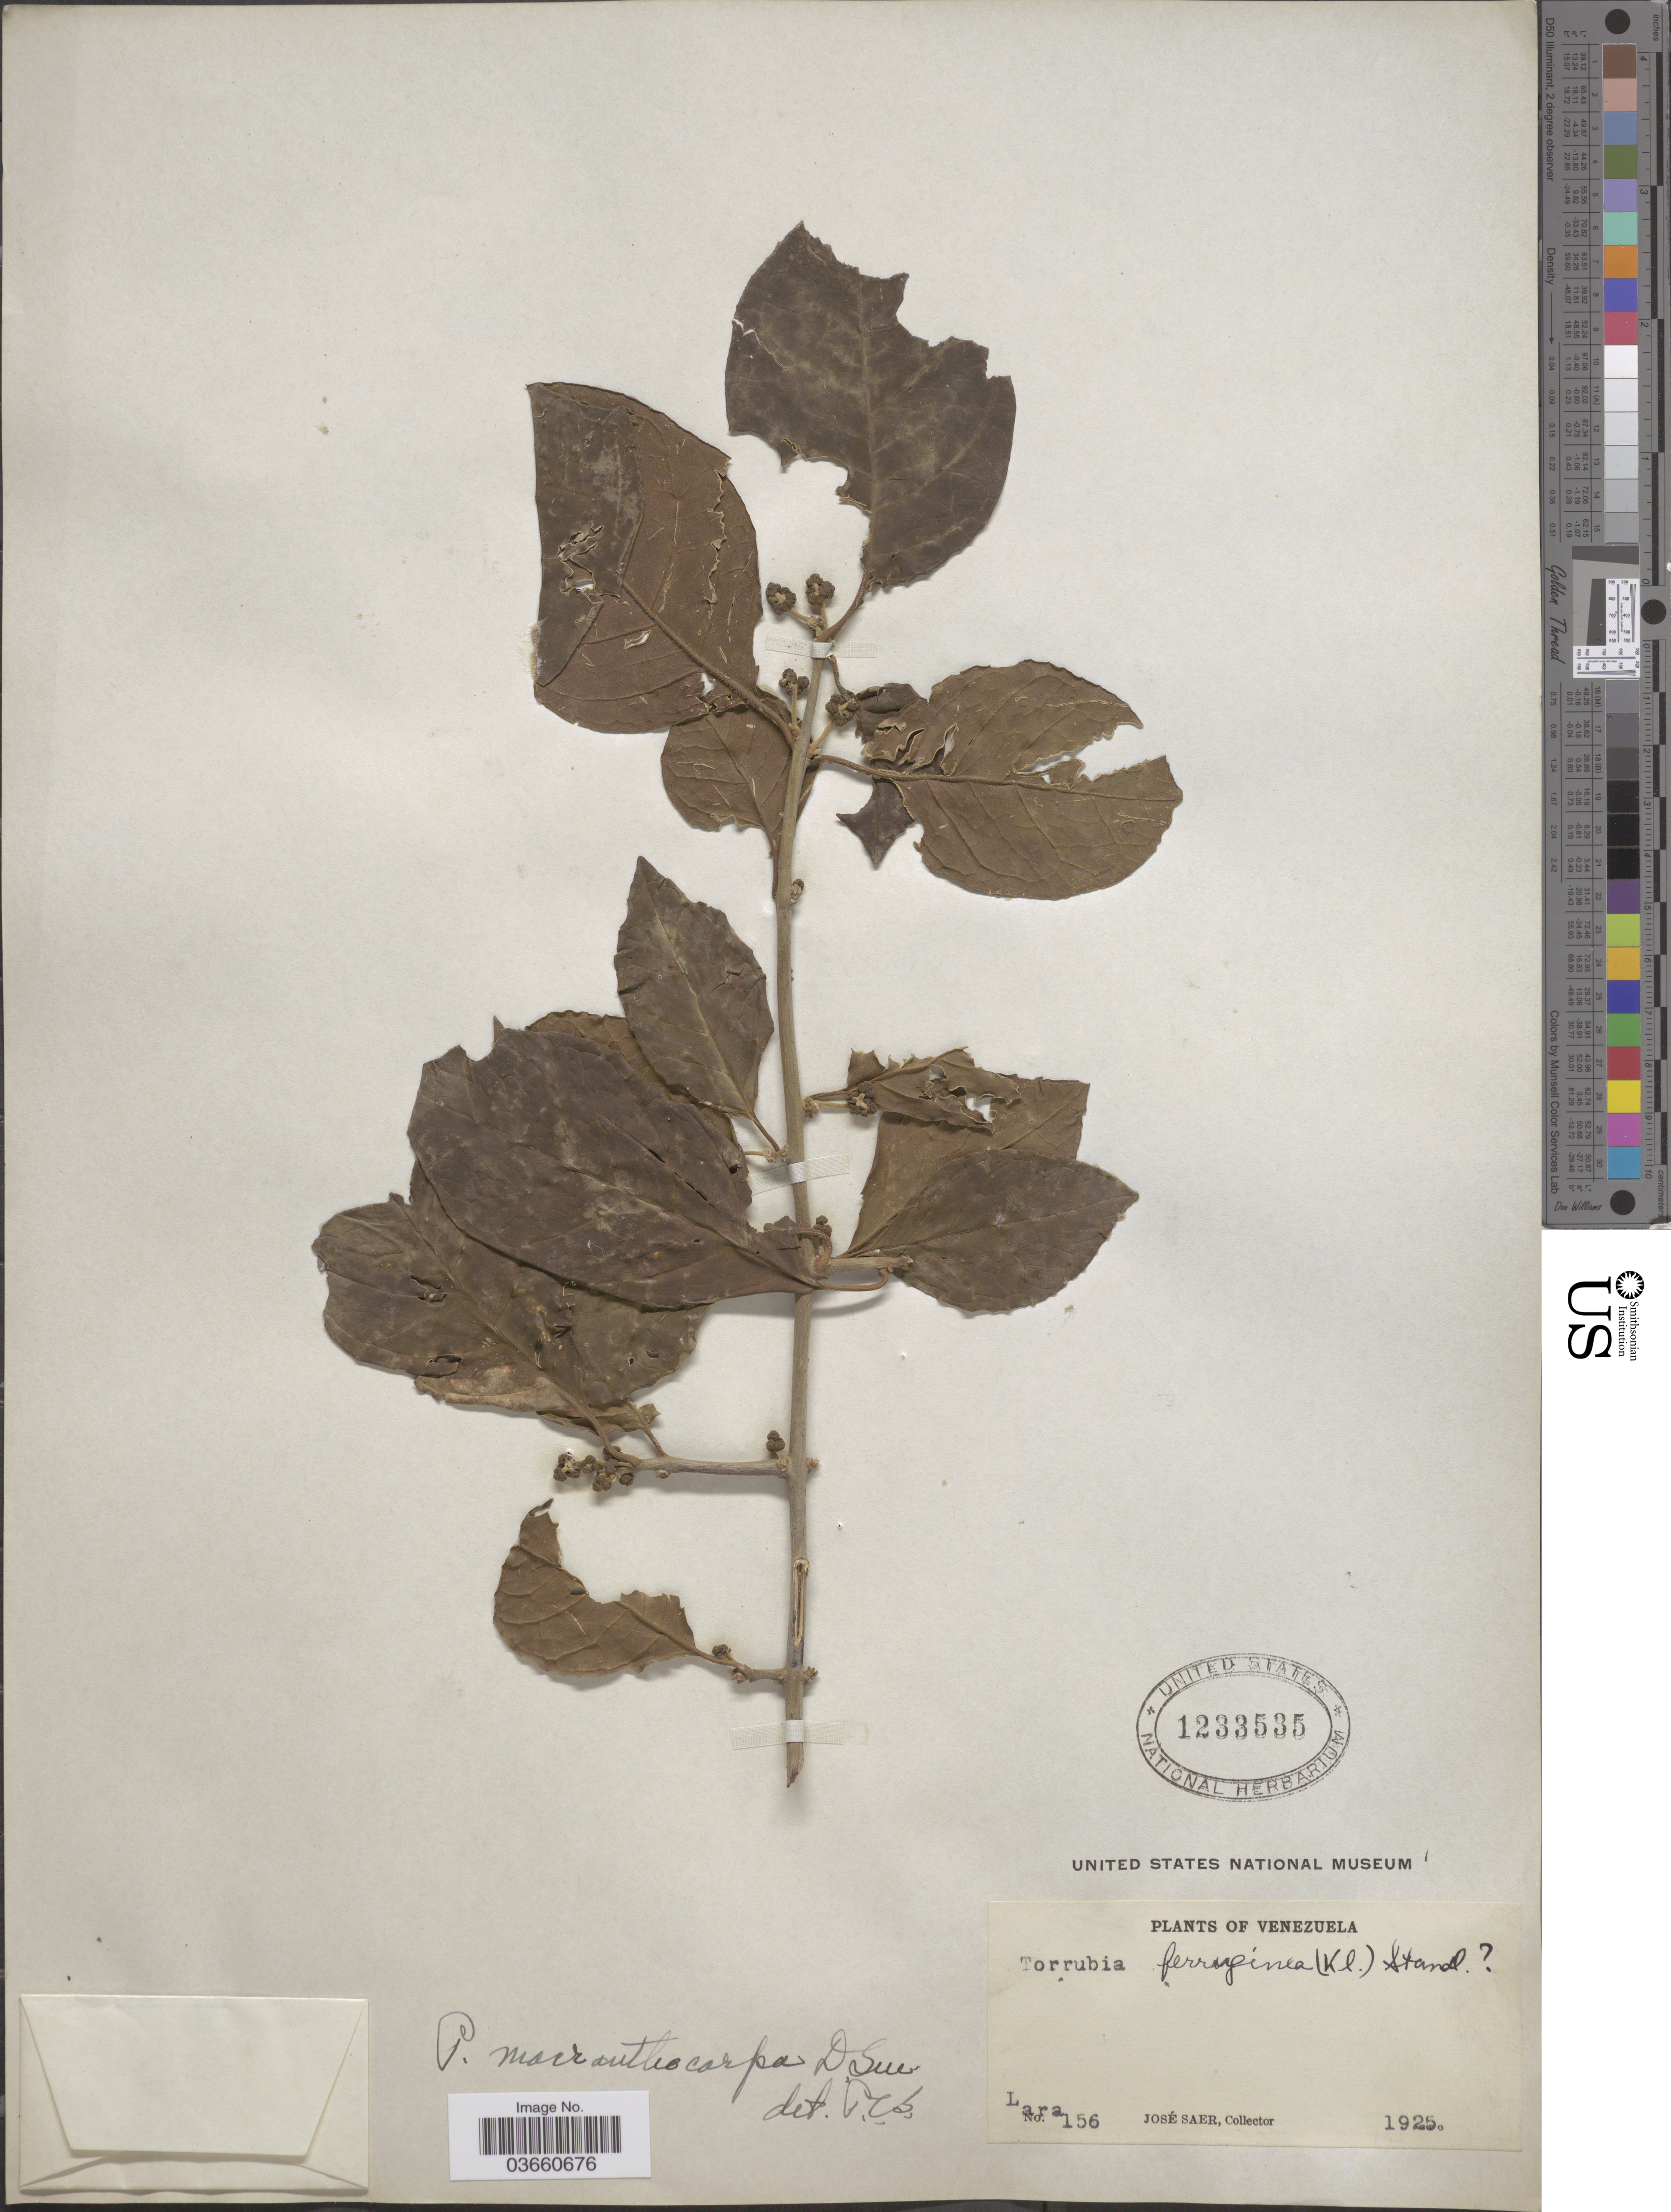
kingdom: Plantae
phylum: Tracheophyta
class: Magnoliopsida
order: Caryophyllales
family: Nyctaginaceae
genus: Pisonia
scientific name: Pisonia macranthocarpa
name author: (Donn. Sm.) Donn. Sm.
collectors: J. Saer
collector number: Lara156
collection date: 1925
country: Venezuela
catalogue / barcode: US 1233535